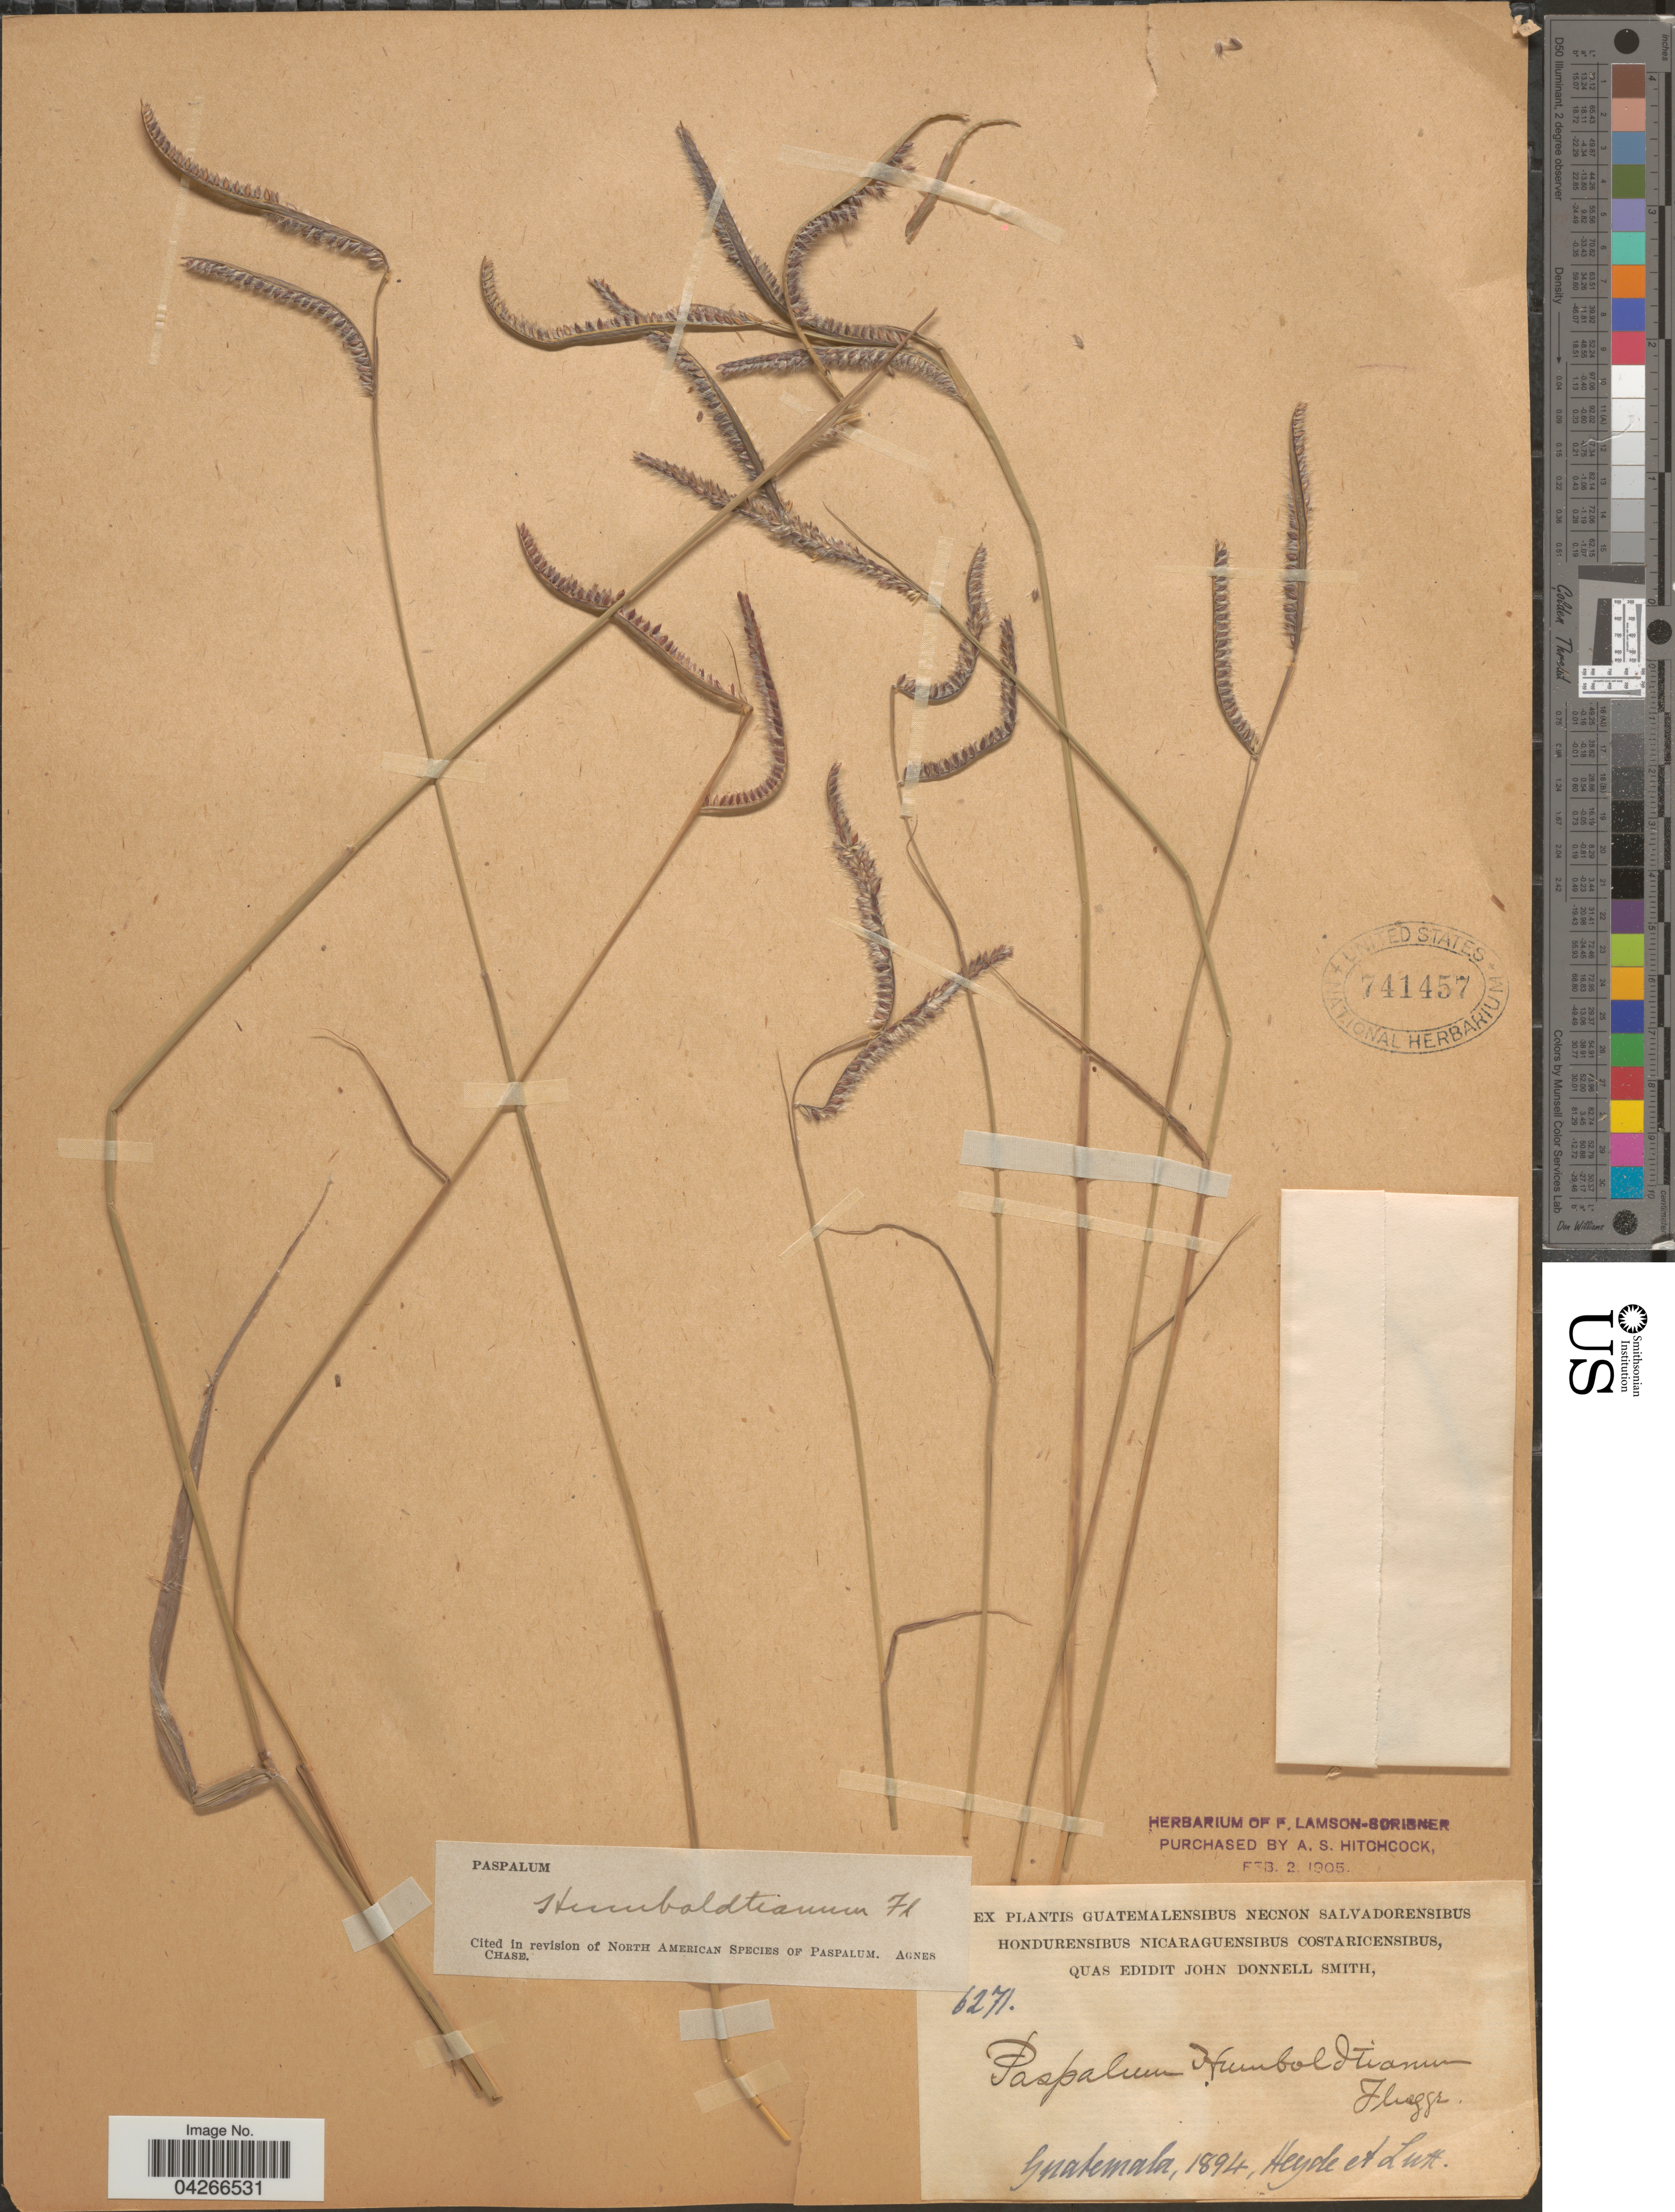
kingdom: Plantae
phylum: Tracheophyta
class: Liliopsida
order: Poales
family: Poaceae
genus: Paspalum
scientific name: Paspalum humboldtianum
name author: Flüggé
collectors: Heyde & Lux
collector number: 6271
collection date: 1894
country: Guatemala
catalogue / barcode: US 741457